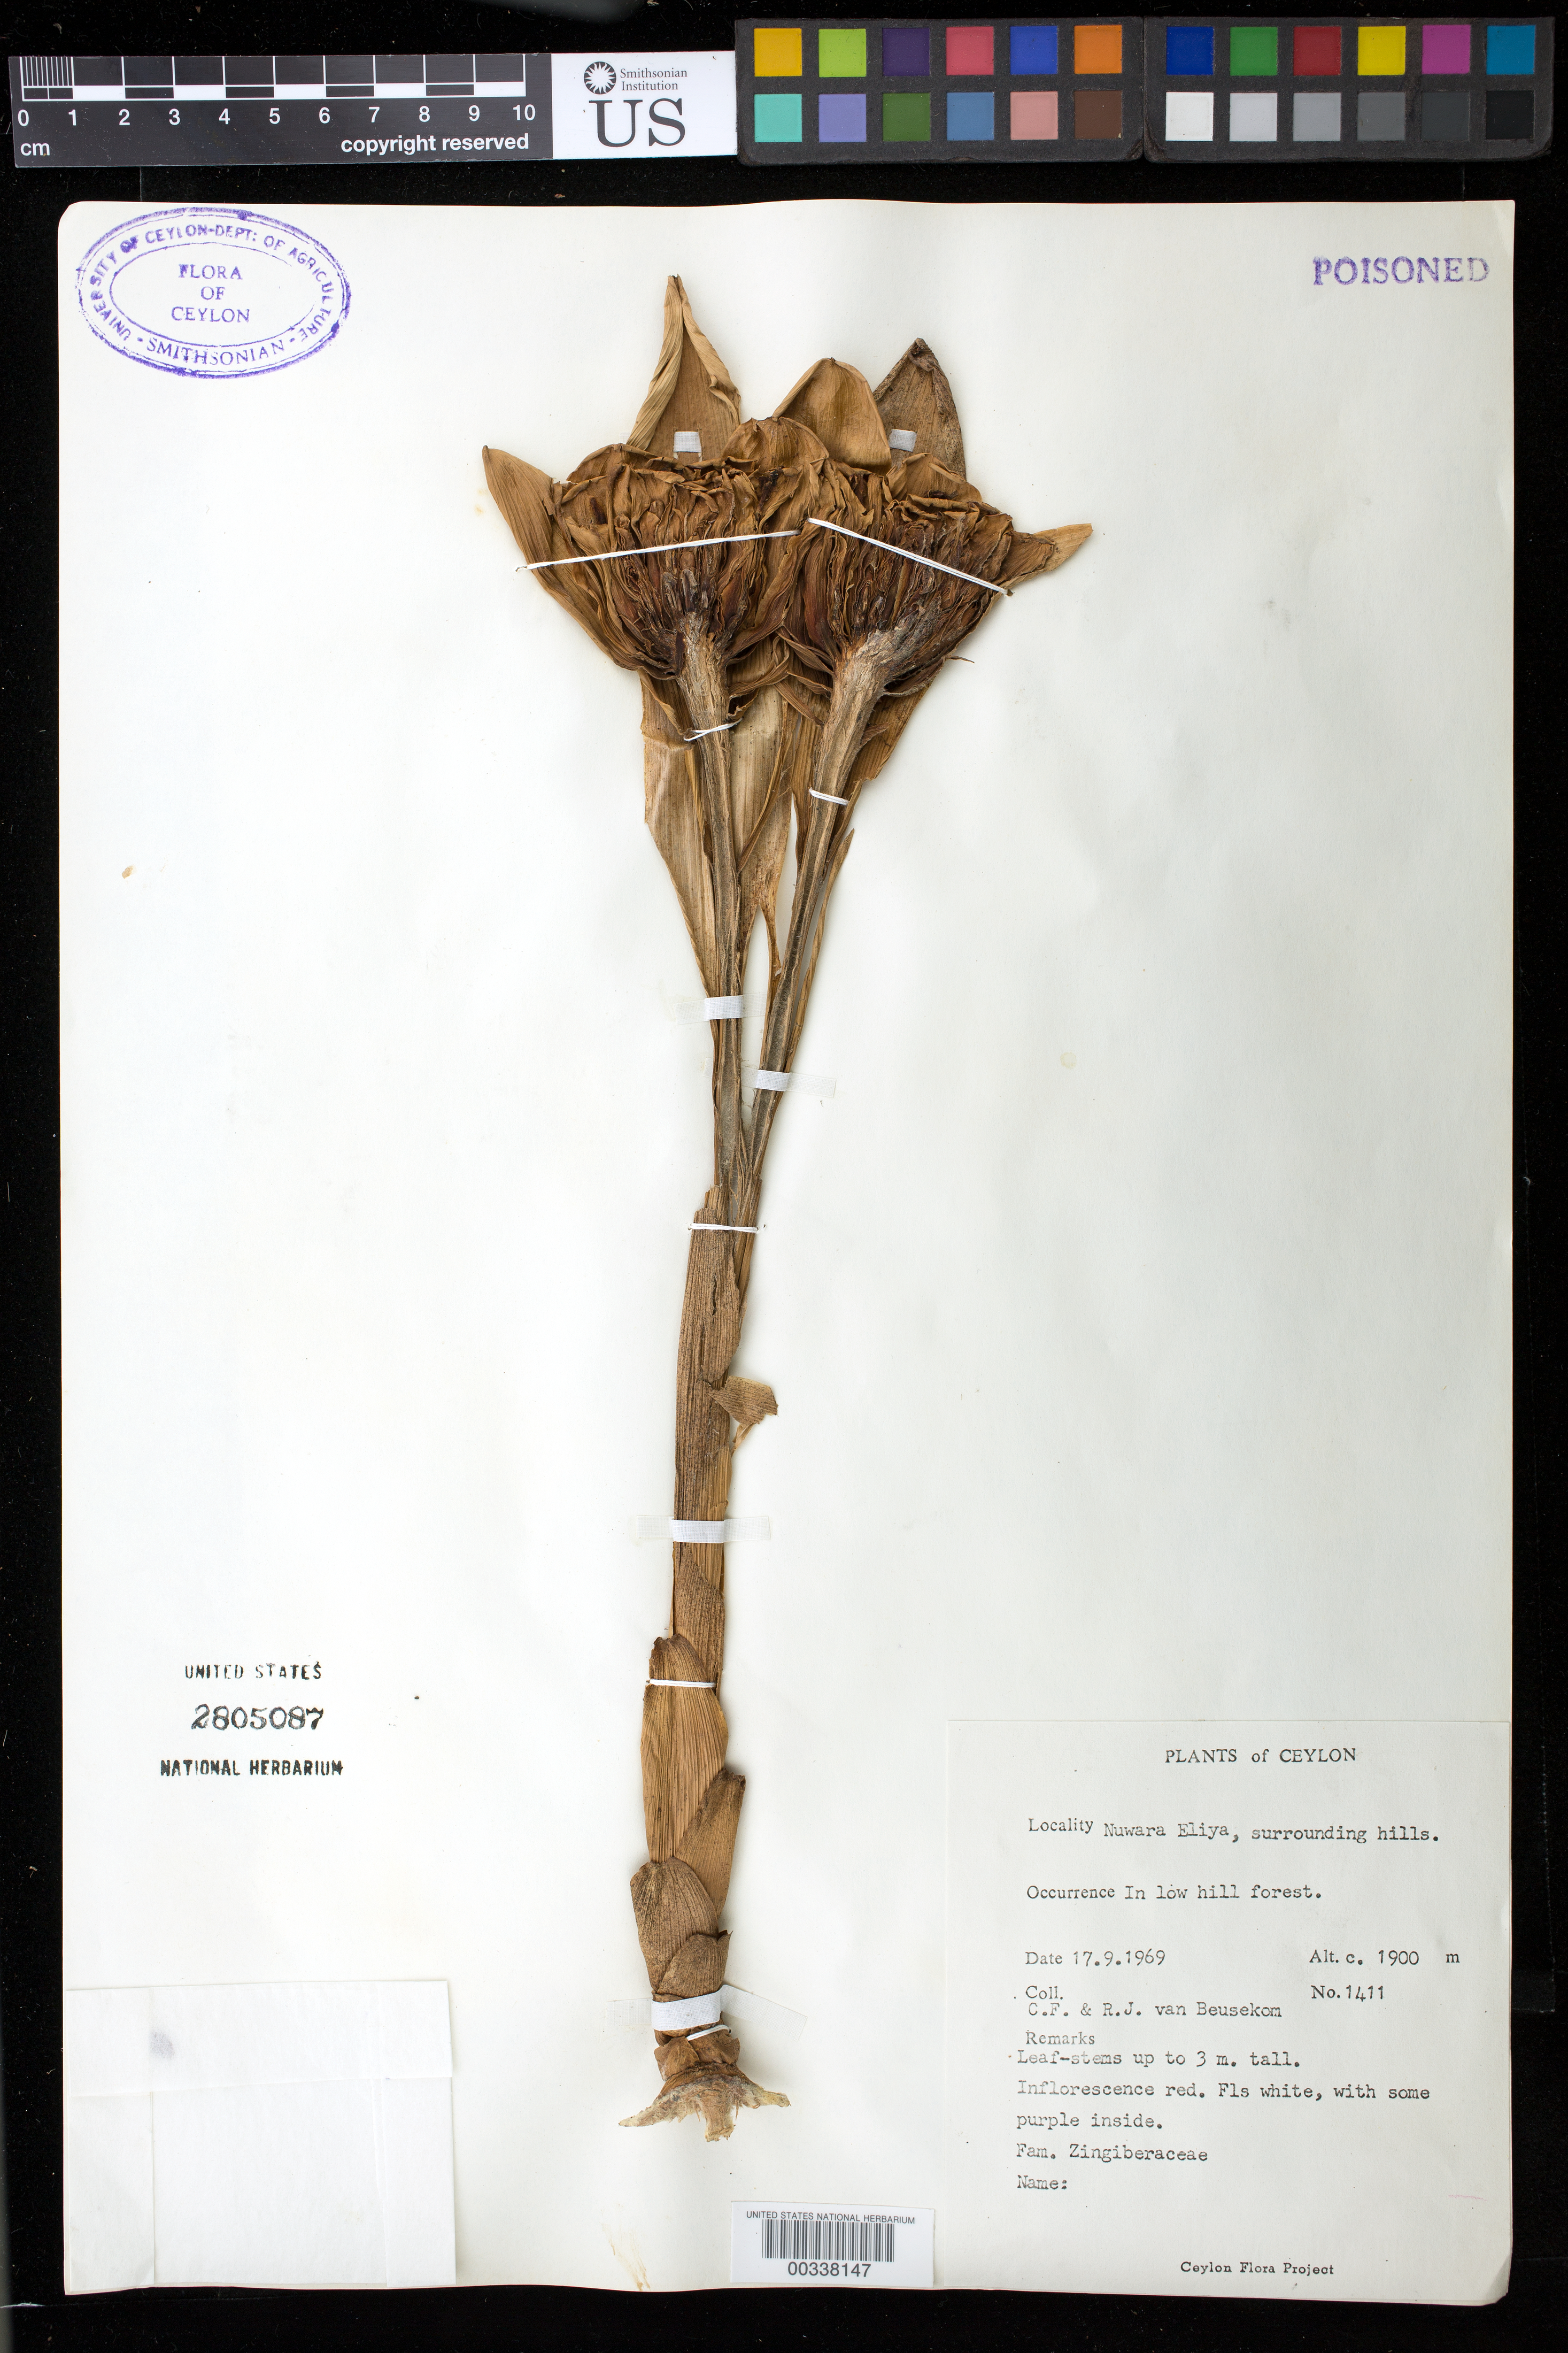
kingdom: Plantae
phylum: Tracheophyta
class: Liliopsida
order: Zingiberales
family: Zingiberaceae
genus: Alpinia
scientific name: Alpinia abundiflora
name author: Burtt & R.M. Sm.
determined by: Strong, Mark T., (BOT), Smithsonian Institution - National Museum of Natural History (UNITED STATES)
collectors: C. F. Beusekom & R. Beusekom-Osinga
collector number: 1411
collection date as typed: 17 Sep 1969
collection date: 1969-09-17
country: Sri Lanka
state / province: Central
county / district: Nuwara Eliya Dist.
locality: Nuwara eliya, surrounding hills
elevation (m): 1900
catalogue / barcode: US 2805087